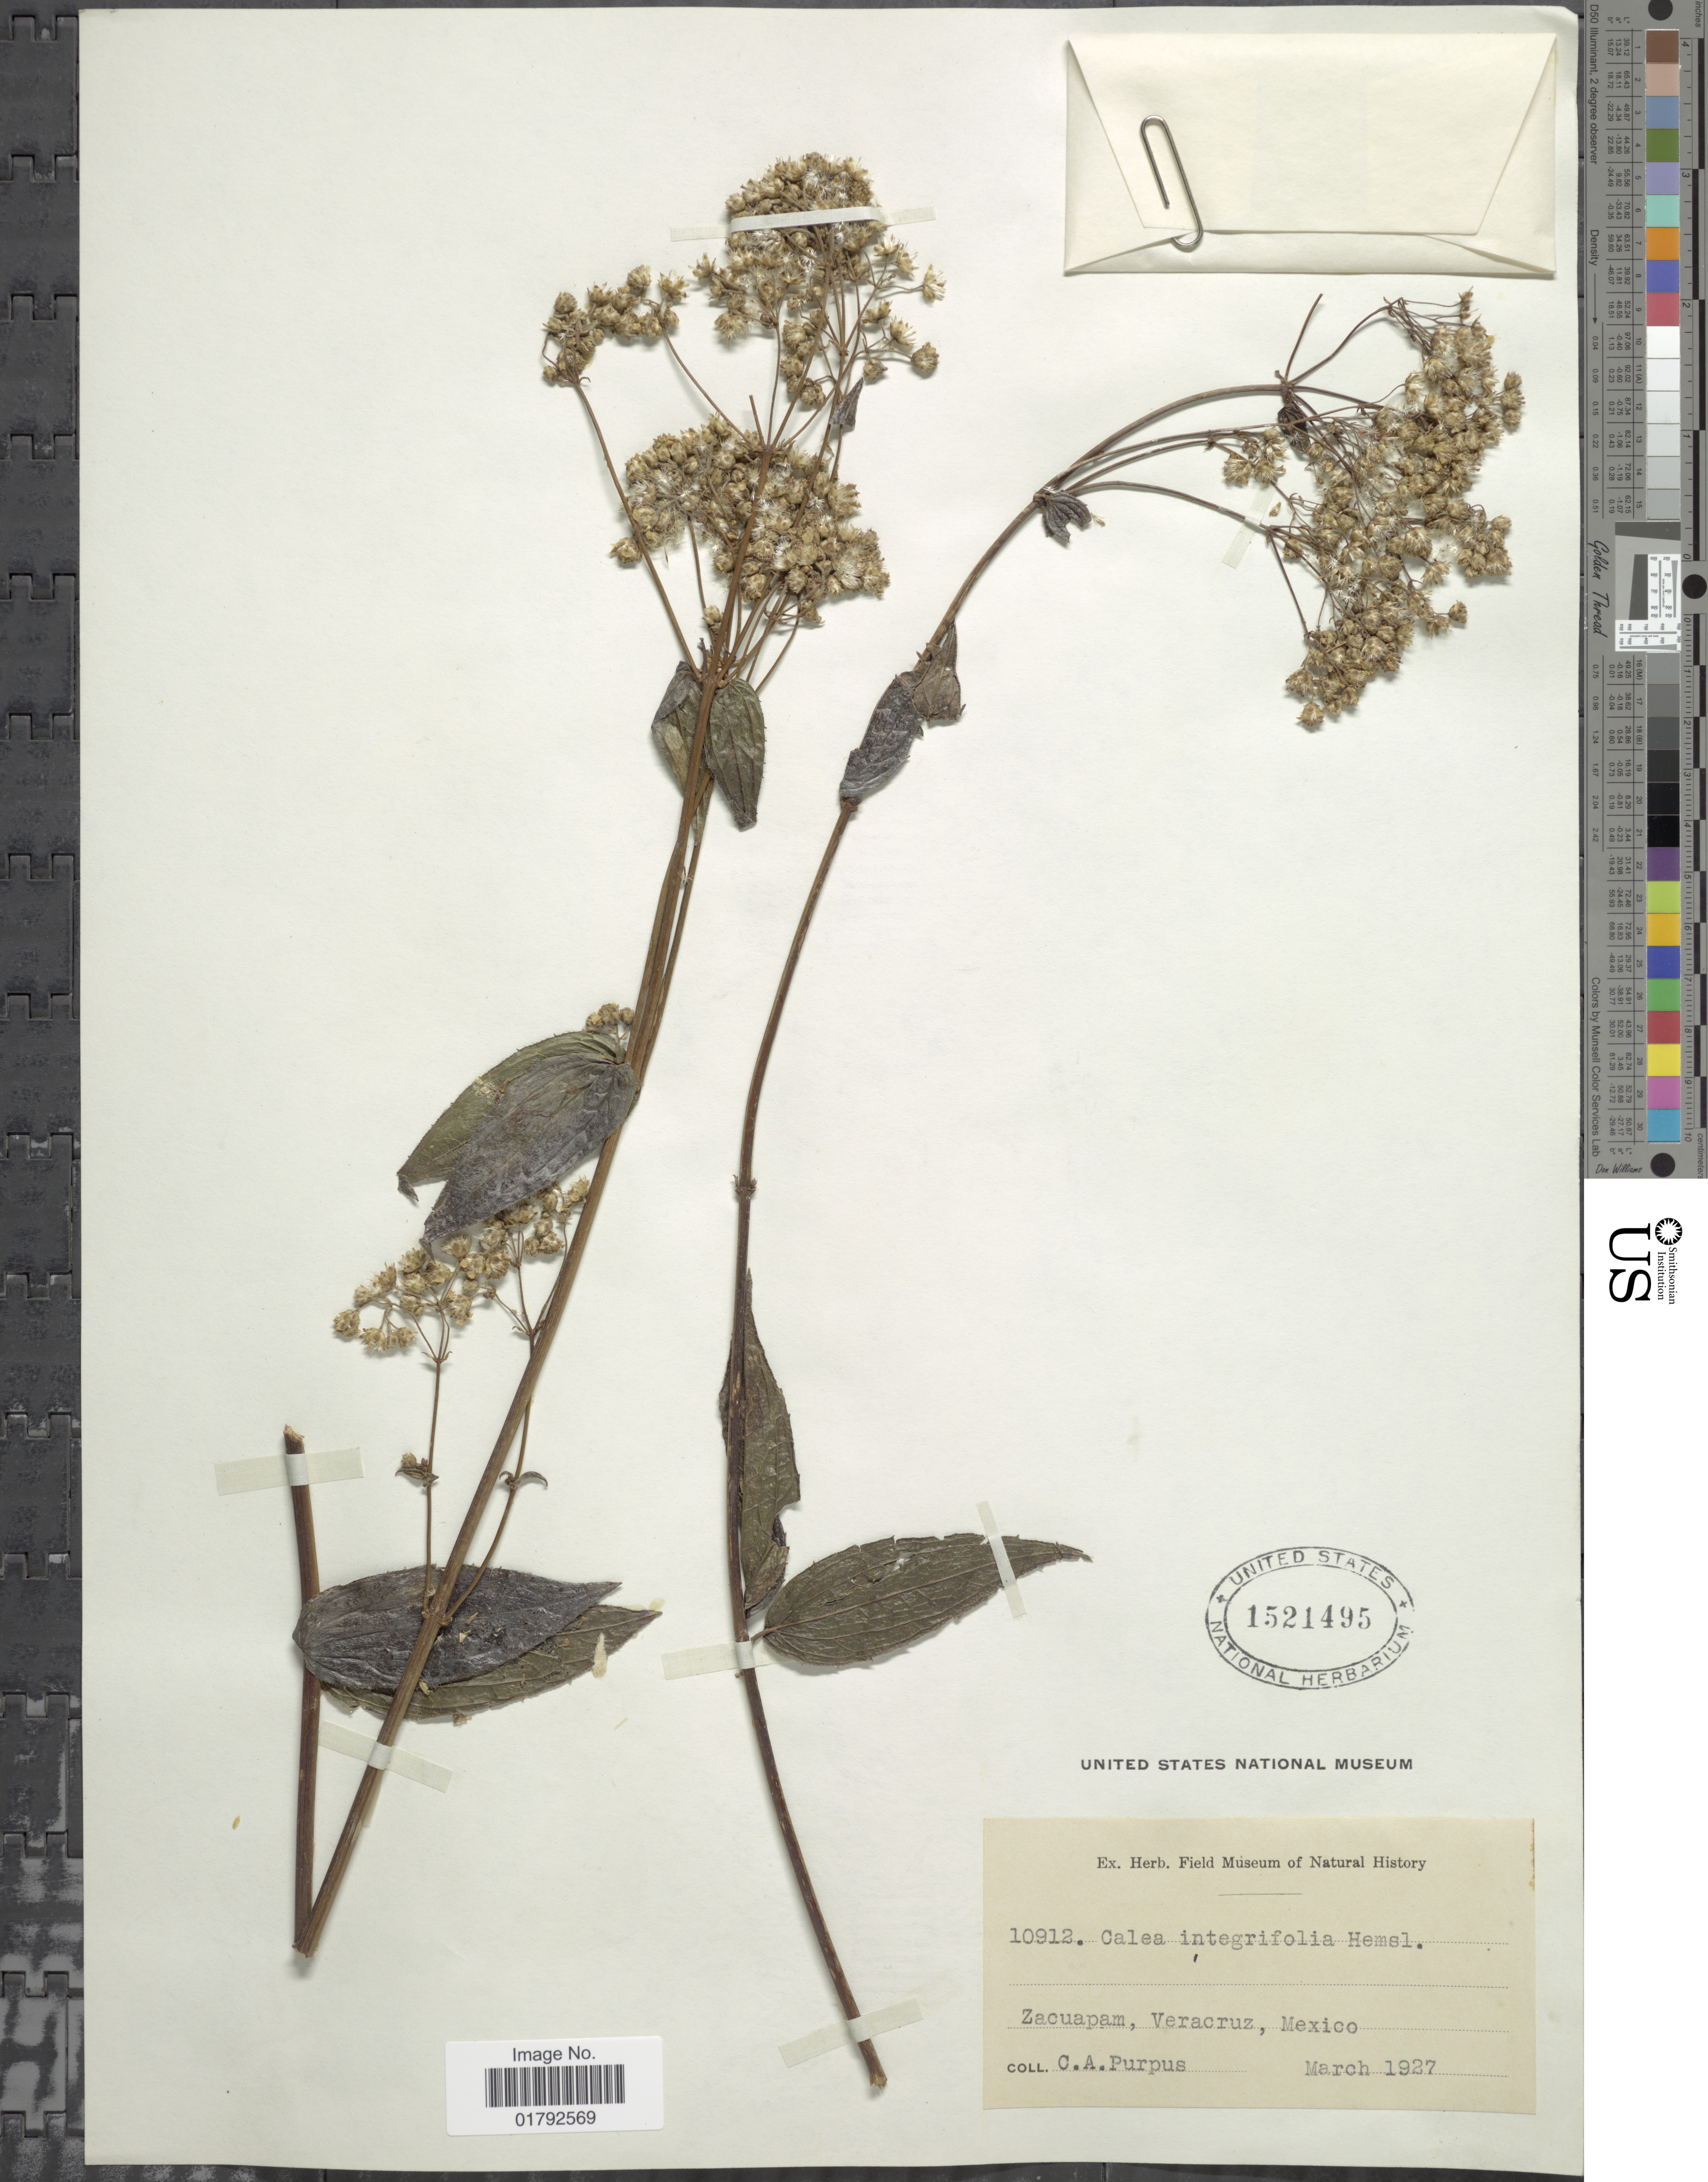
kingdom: Plantae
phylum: Tracheophyta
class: Magnoliopsida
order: Asterales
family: Asteraceae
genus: Alloispermum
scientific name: Alloispermum integrifolium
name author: (DC.) H. Rob.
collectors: C. A. Purpus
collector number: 10912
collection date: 1927-03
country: Mexico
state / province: Veracruz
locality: Vera Cruz, Zacuapam.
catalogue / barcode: US 1521495